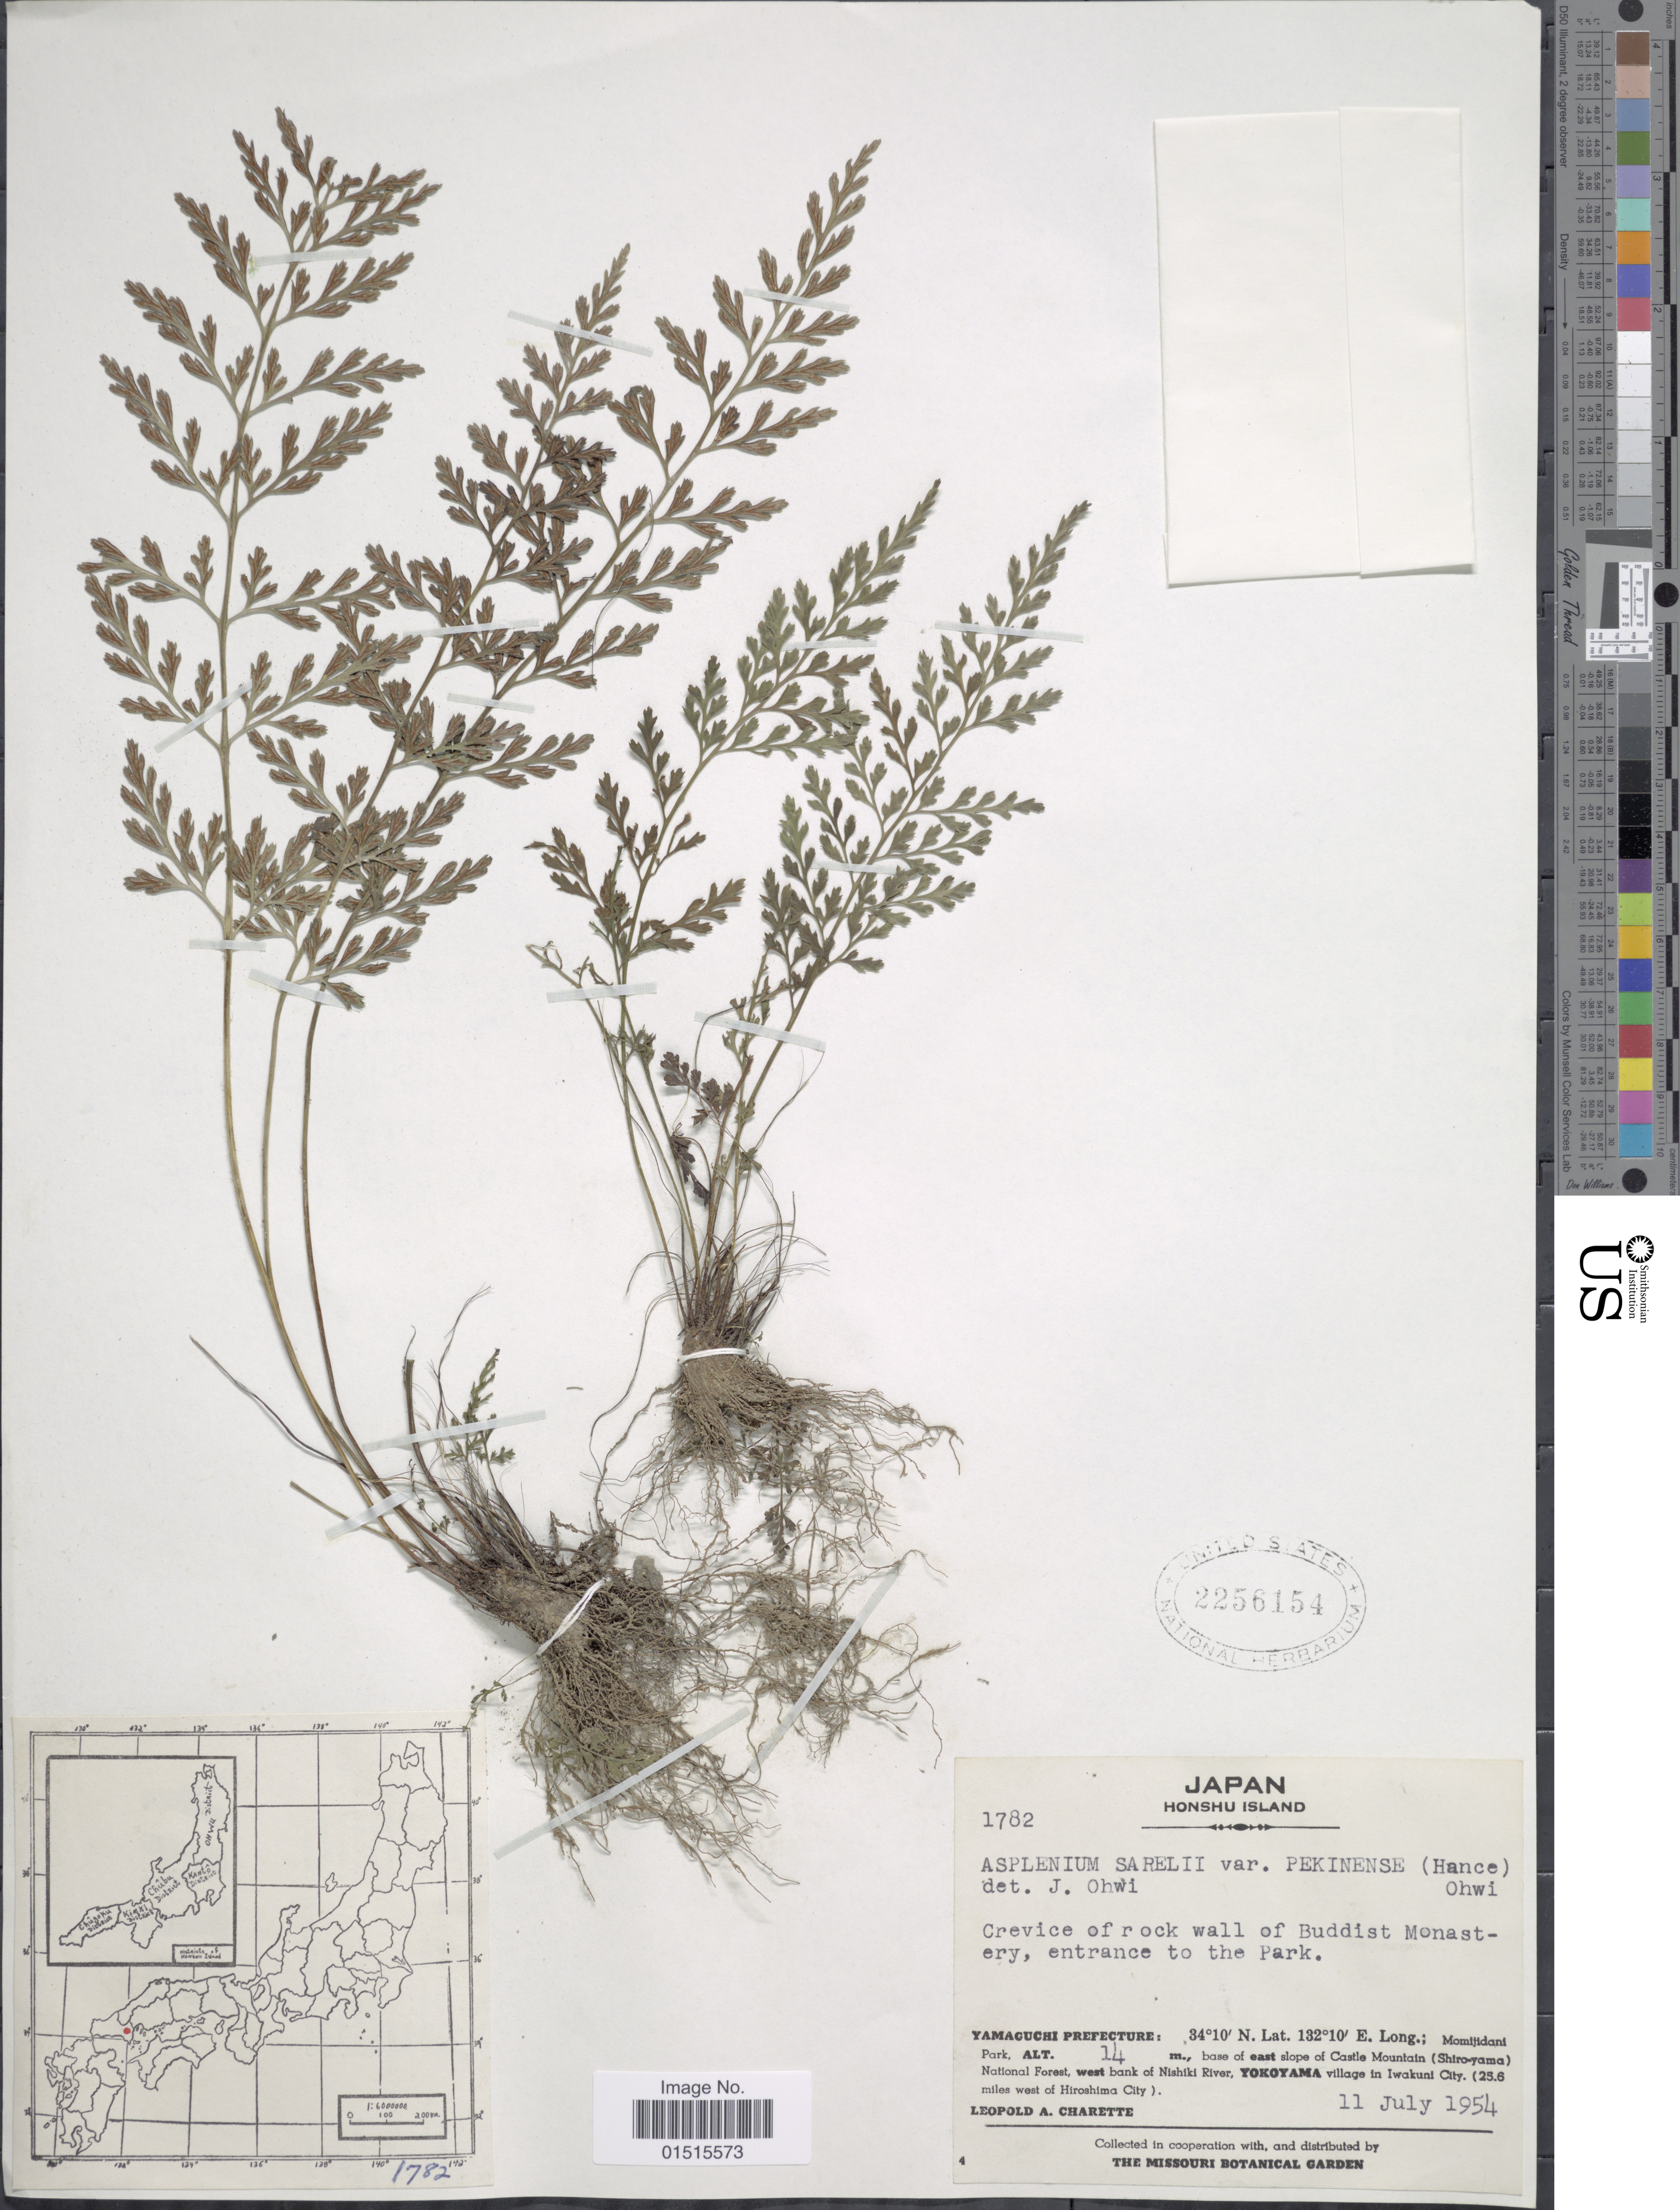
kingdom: Plantae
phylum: Tracheophyta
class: Polypodiopsida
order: Polypodiales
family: Aspleniaceae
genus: Asplenium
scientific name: Asplenium sarelii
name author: Hook.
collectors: L. A. Charette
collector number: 1782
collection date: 1954-07-11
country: Japan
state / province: Yamaguti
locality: Honshu Island, Crevice of rock wall of Buddist Monastery, entrance to the Park, Yamaguchi Prefecture: Momijidani Park, base of east slope of Castle Mountain (Shiro-yama) National Forest, west bank of Nishiki River, Yokoyama village in Iwakuni City (25.6 miles west of Hiroshima City)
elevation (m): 14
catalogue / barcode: US 2256154